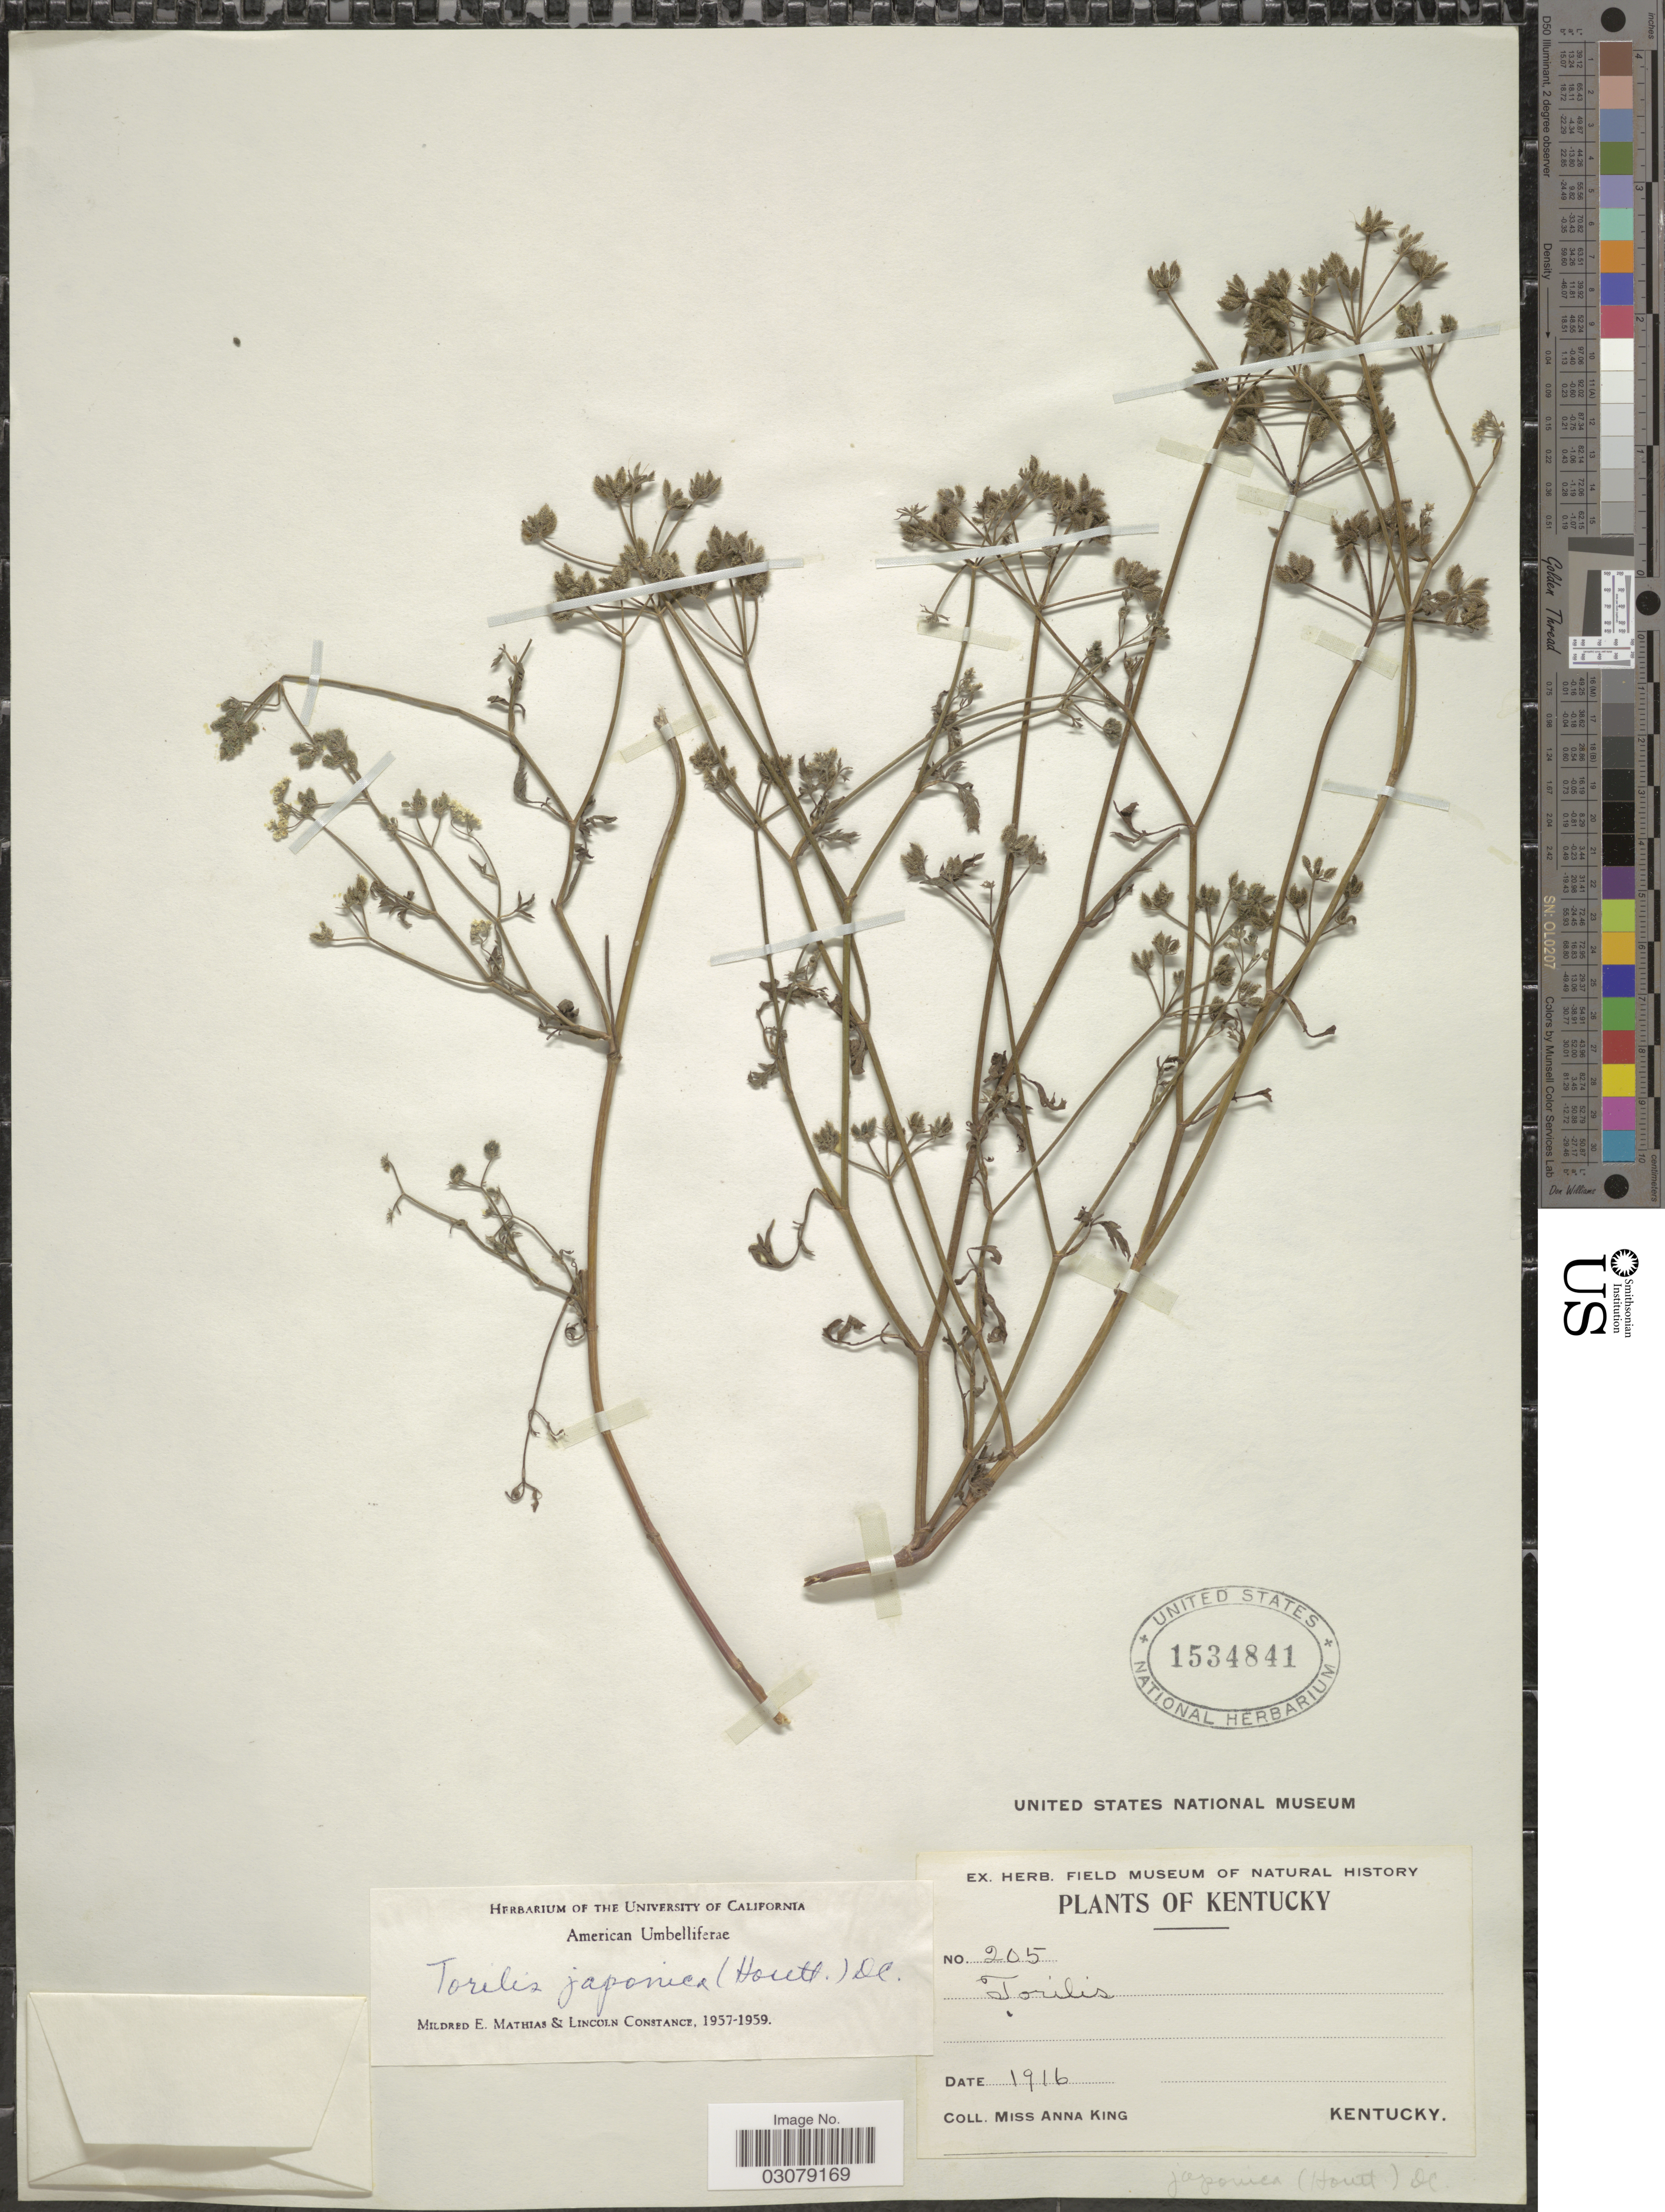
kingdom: Plantae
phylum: Tracheophyta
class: Magnoliopsida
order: Apiales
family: Apiaceae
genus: Torilis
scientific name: Torilis japonica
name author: (Houtt.) DC.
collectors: A. King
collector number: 205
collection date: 1916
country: United States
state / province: Kentucky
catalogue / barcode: US 1534841